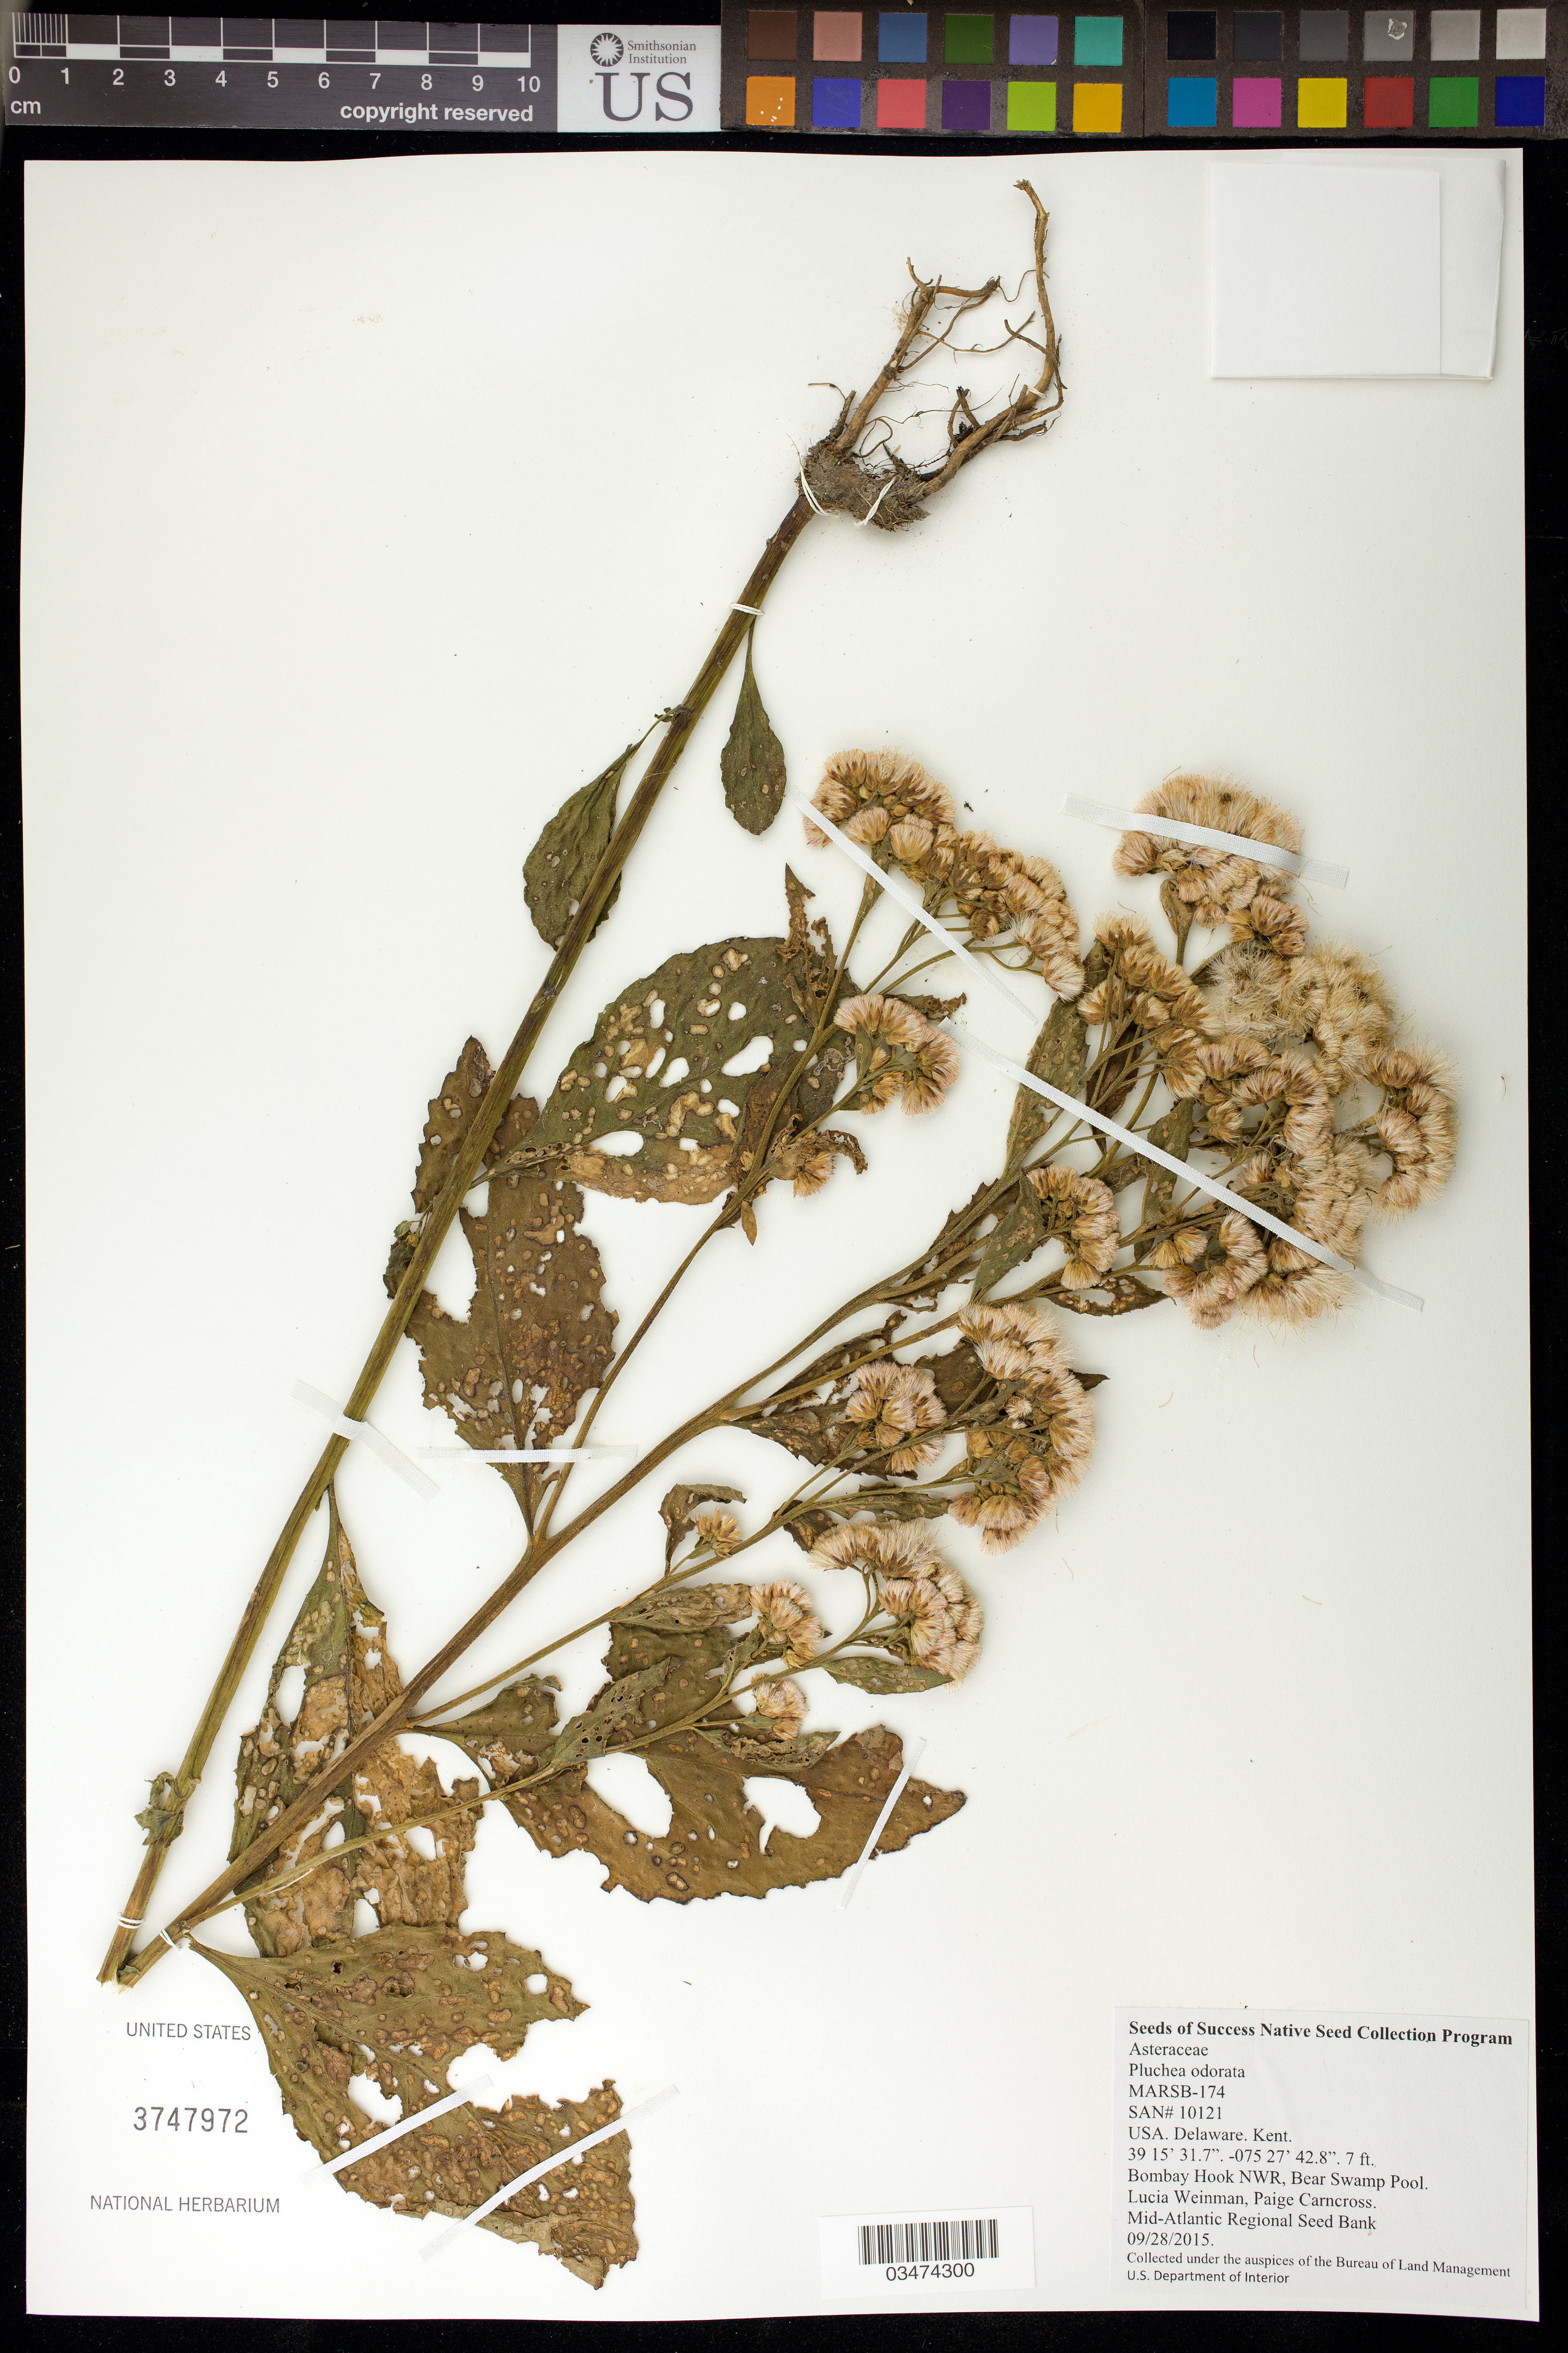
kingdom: Plantae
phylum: Tracheophyta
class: Magnoliopsida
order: Asterales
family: Asteraceae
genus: Pluchea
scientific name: Pluchea odorata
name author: (L.) Cass.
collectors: L. Weinman & P. Carncross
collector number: MARSB-174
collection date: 2015-09-28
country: United States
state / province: Delaware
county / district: Kent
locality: Bombay Hook NWR, Bear Swamp Pool.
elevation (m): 2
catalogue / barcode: US 3747972